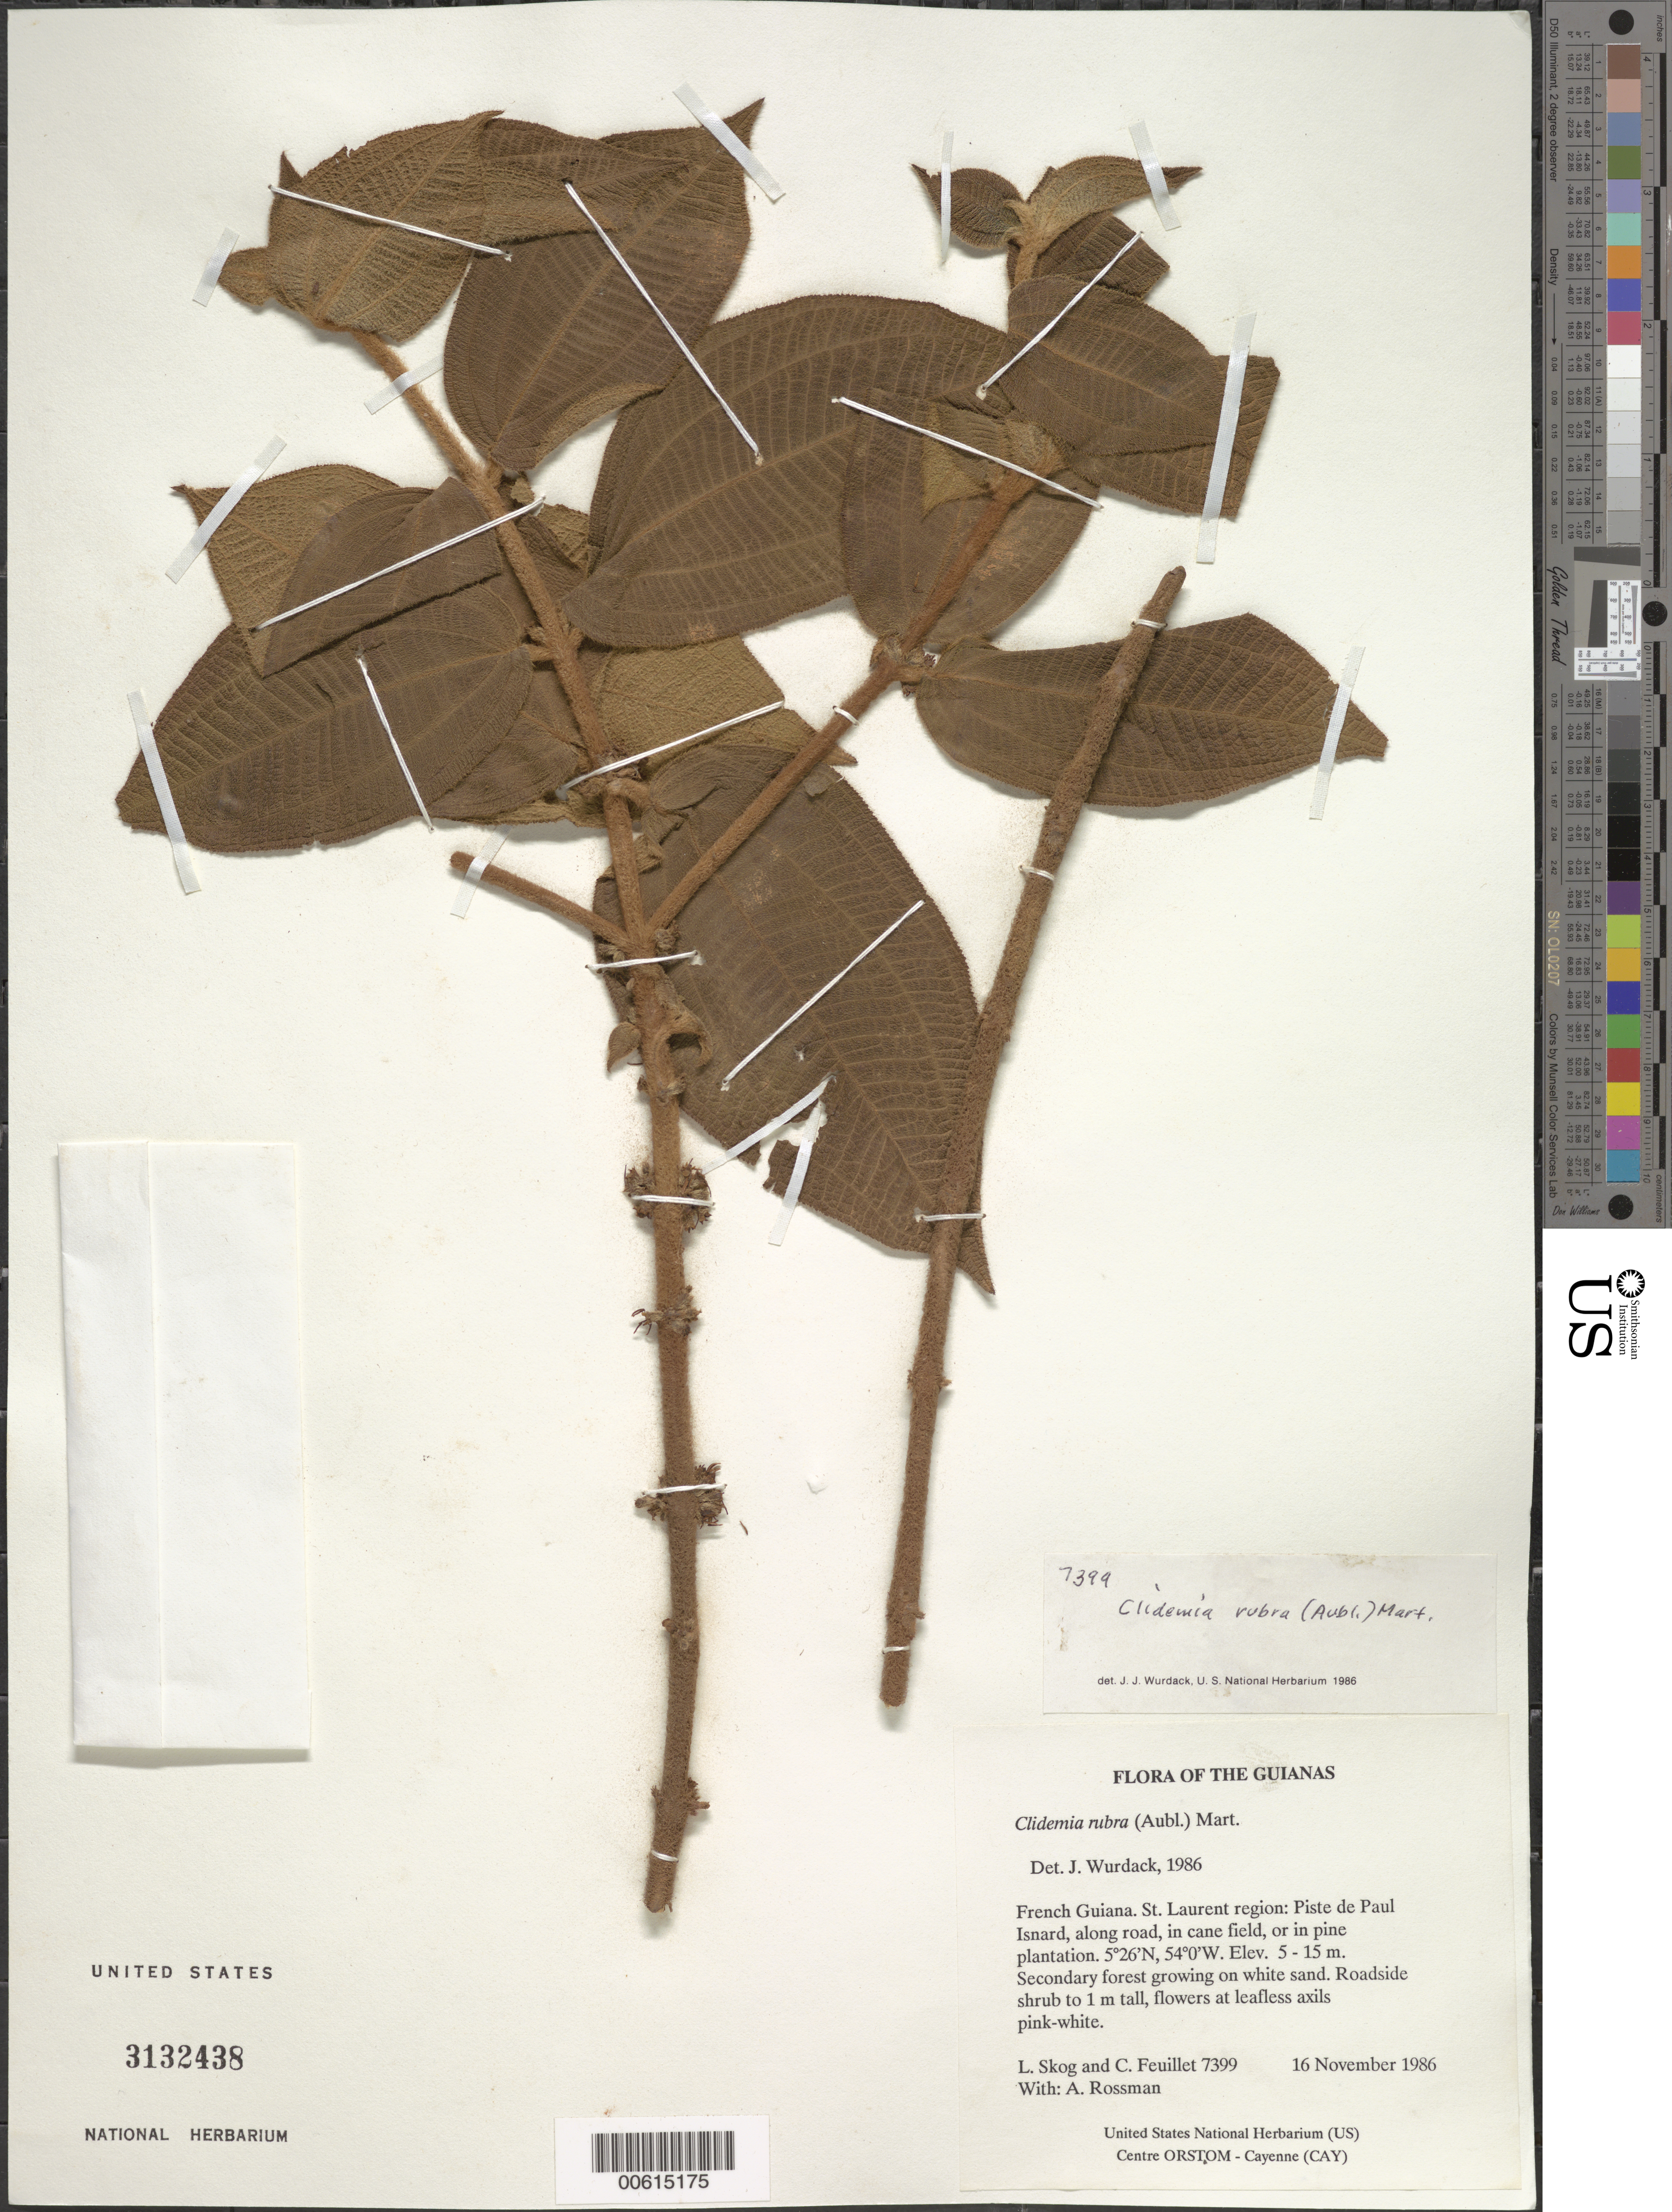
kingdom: Plantae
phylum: Tracheophyta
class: Magnoliopsida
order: Myrtales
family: Melastomataceae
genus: Clidemia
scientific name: Clidemia rubra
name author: (Aubl.) Mart.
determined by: Wurdack, John J., (US), US (UNITED STATES)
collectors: L. E. Skog, C. Feuillet & A. Rossman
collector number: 7399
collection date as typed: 16 November 1986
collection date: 1986-11-16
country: French Guiana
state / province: Saint-Laurent-du-Maroni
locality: Piste de Paul Isnard, along road, in cane field, or in pine plantation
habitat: Secondary forest growing on white sand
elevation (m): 5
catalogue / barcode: US 3132438